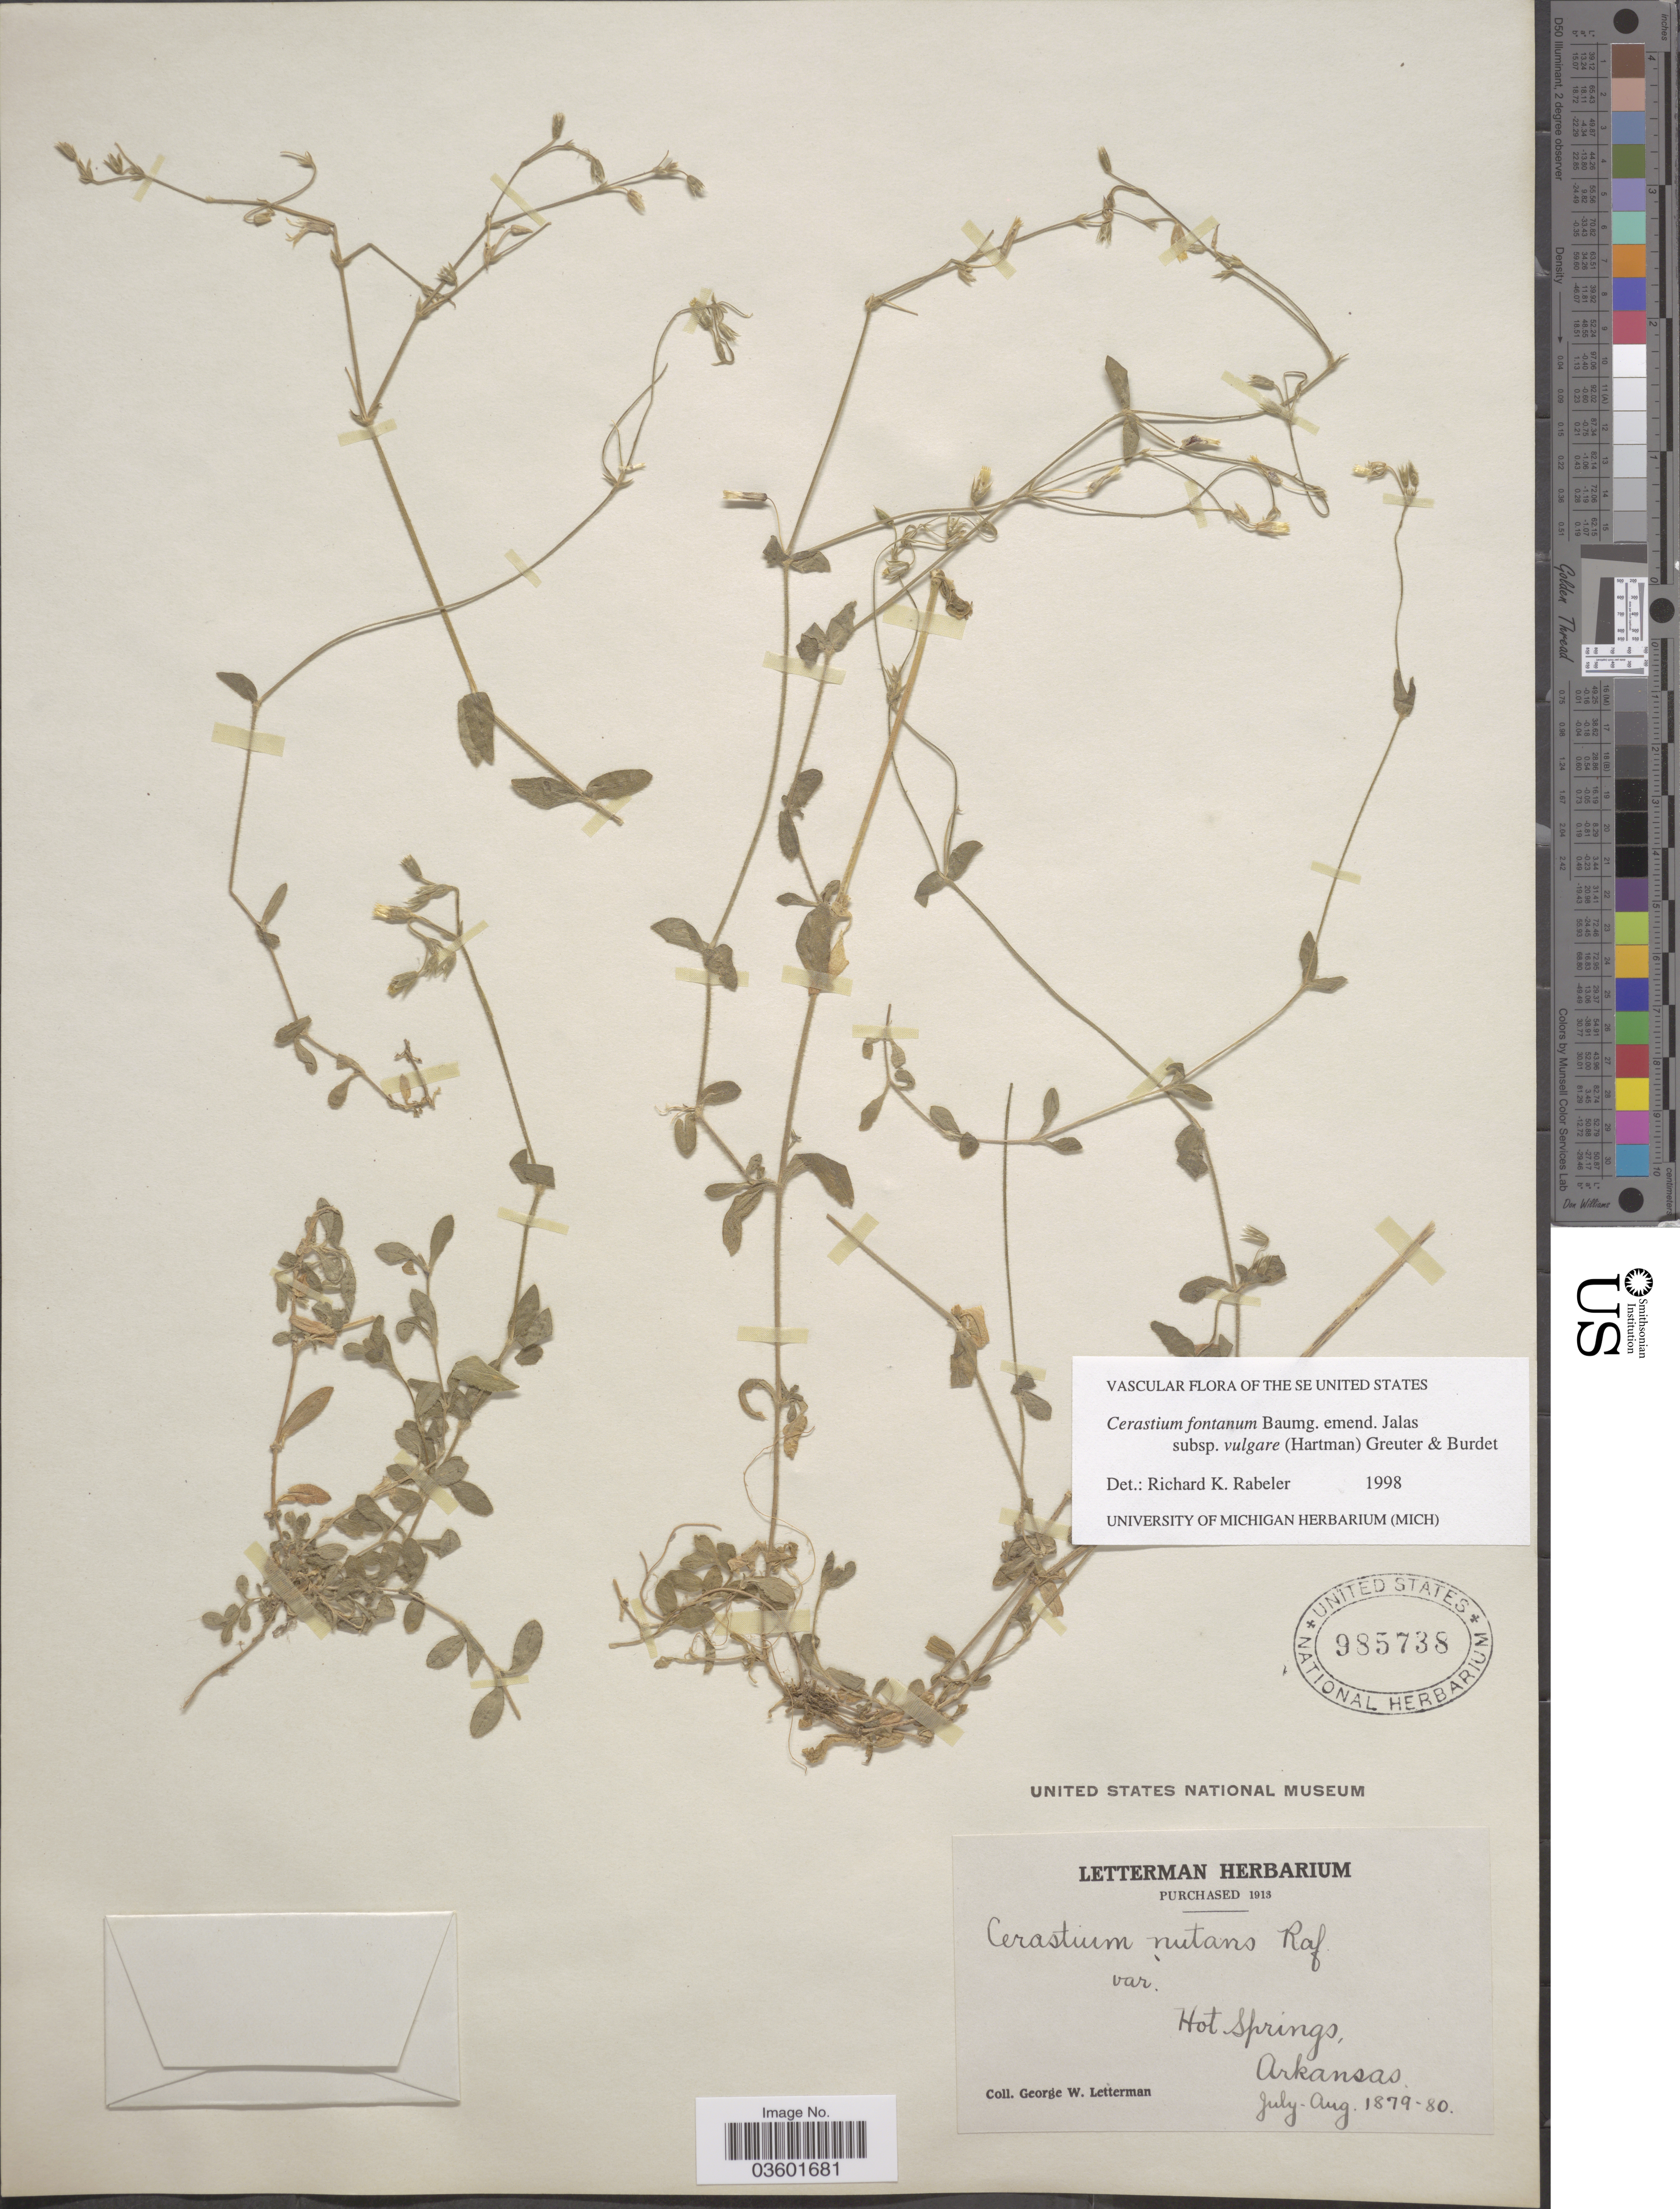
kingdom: Plantae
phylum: Tracheophyta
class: Magnoliopsida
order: Caryophyllales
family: Caryophyllaceae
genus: Cerastium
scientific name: Cerastium fontanum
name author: Baumg.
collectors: G. W. Letterman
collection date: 1879-07/1880-08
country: United States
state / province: Arkansas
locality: Hot Springs.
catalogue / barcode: US 985738